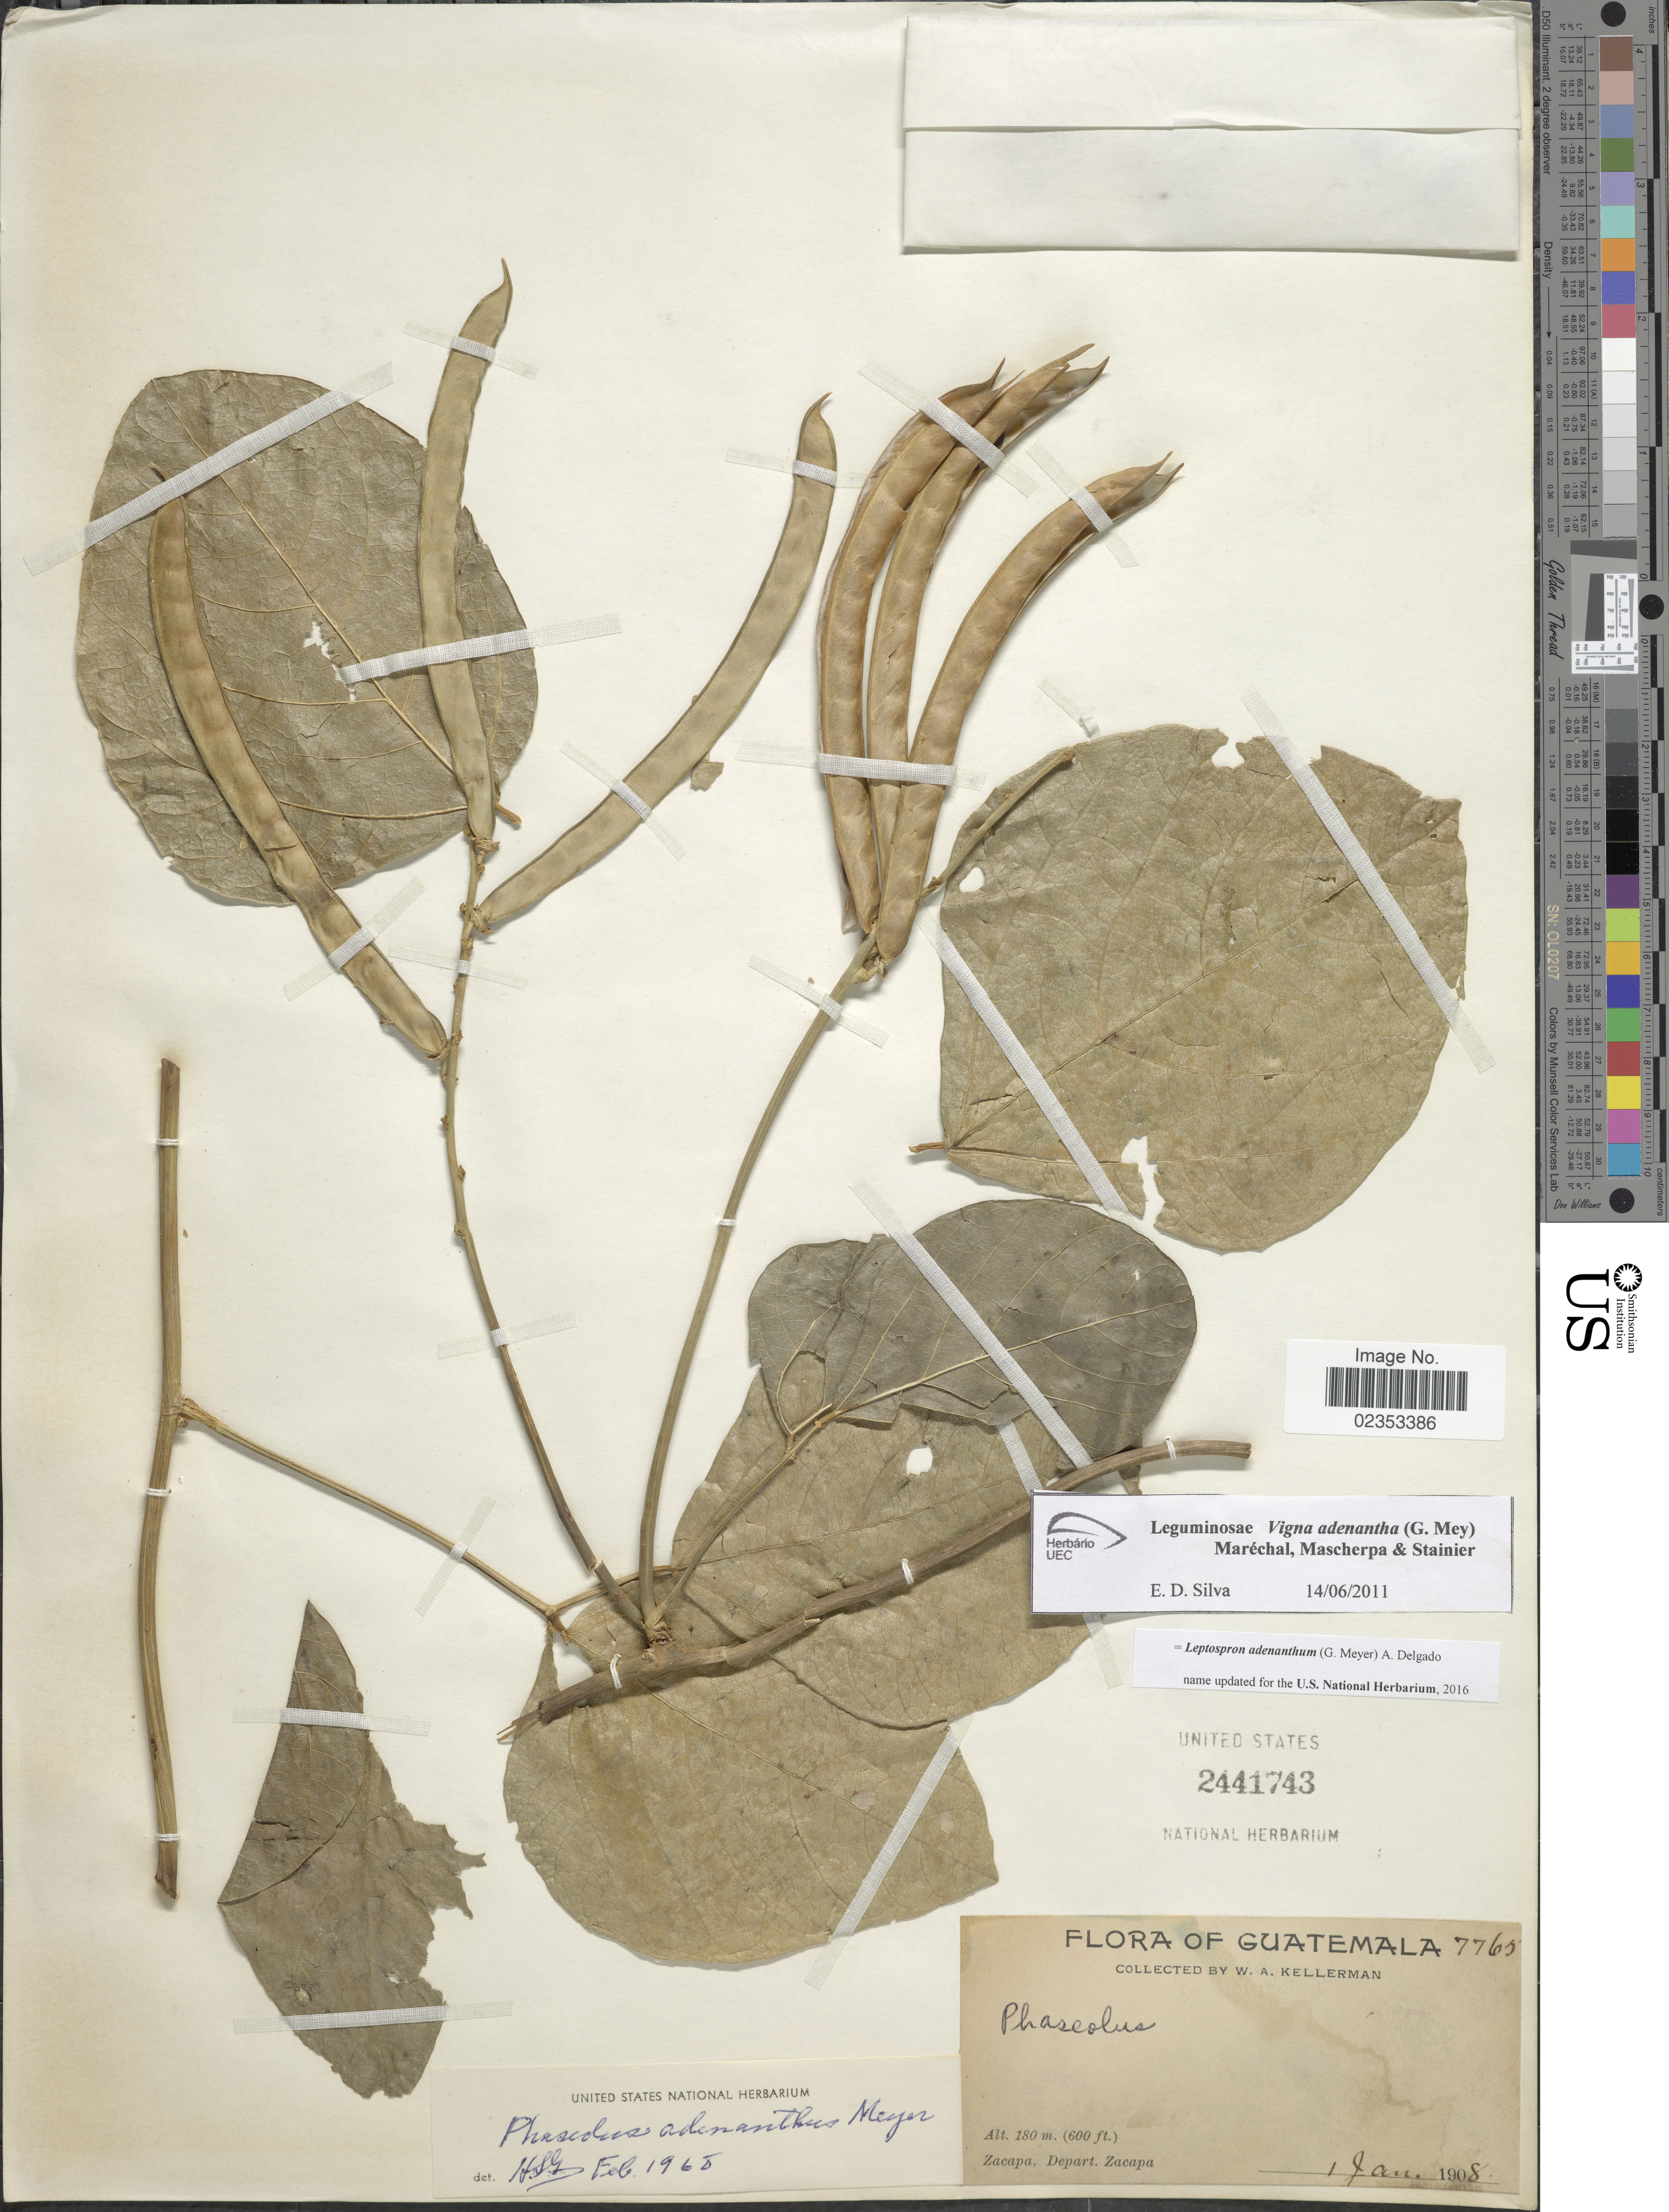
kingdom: Plantae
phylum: Tracheophyta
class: Magnoliopsida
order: Fabales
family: Fabaceae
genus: Leptospron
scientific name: Leptospron adenanthum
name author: (G. Mey.) A. Delgado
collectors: W. Kellerman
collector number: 7765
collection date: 1908-01-01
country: Guatemala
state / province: Zacapa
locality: Zacapa.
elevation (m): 183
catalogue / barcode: US 2441743